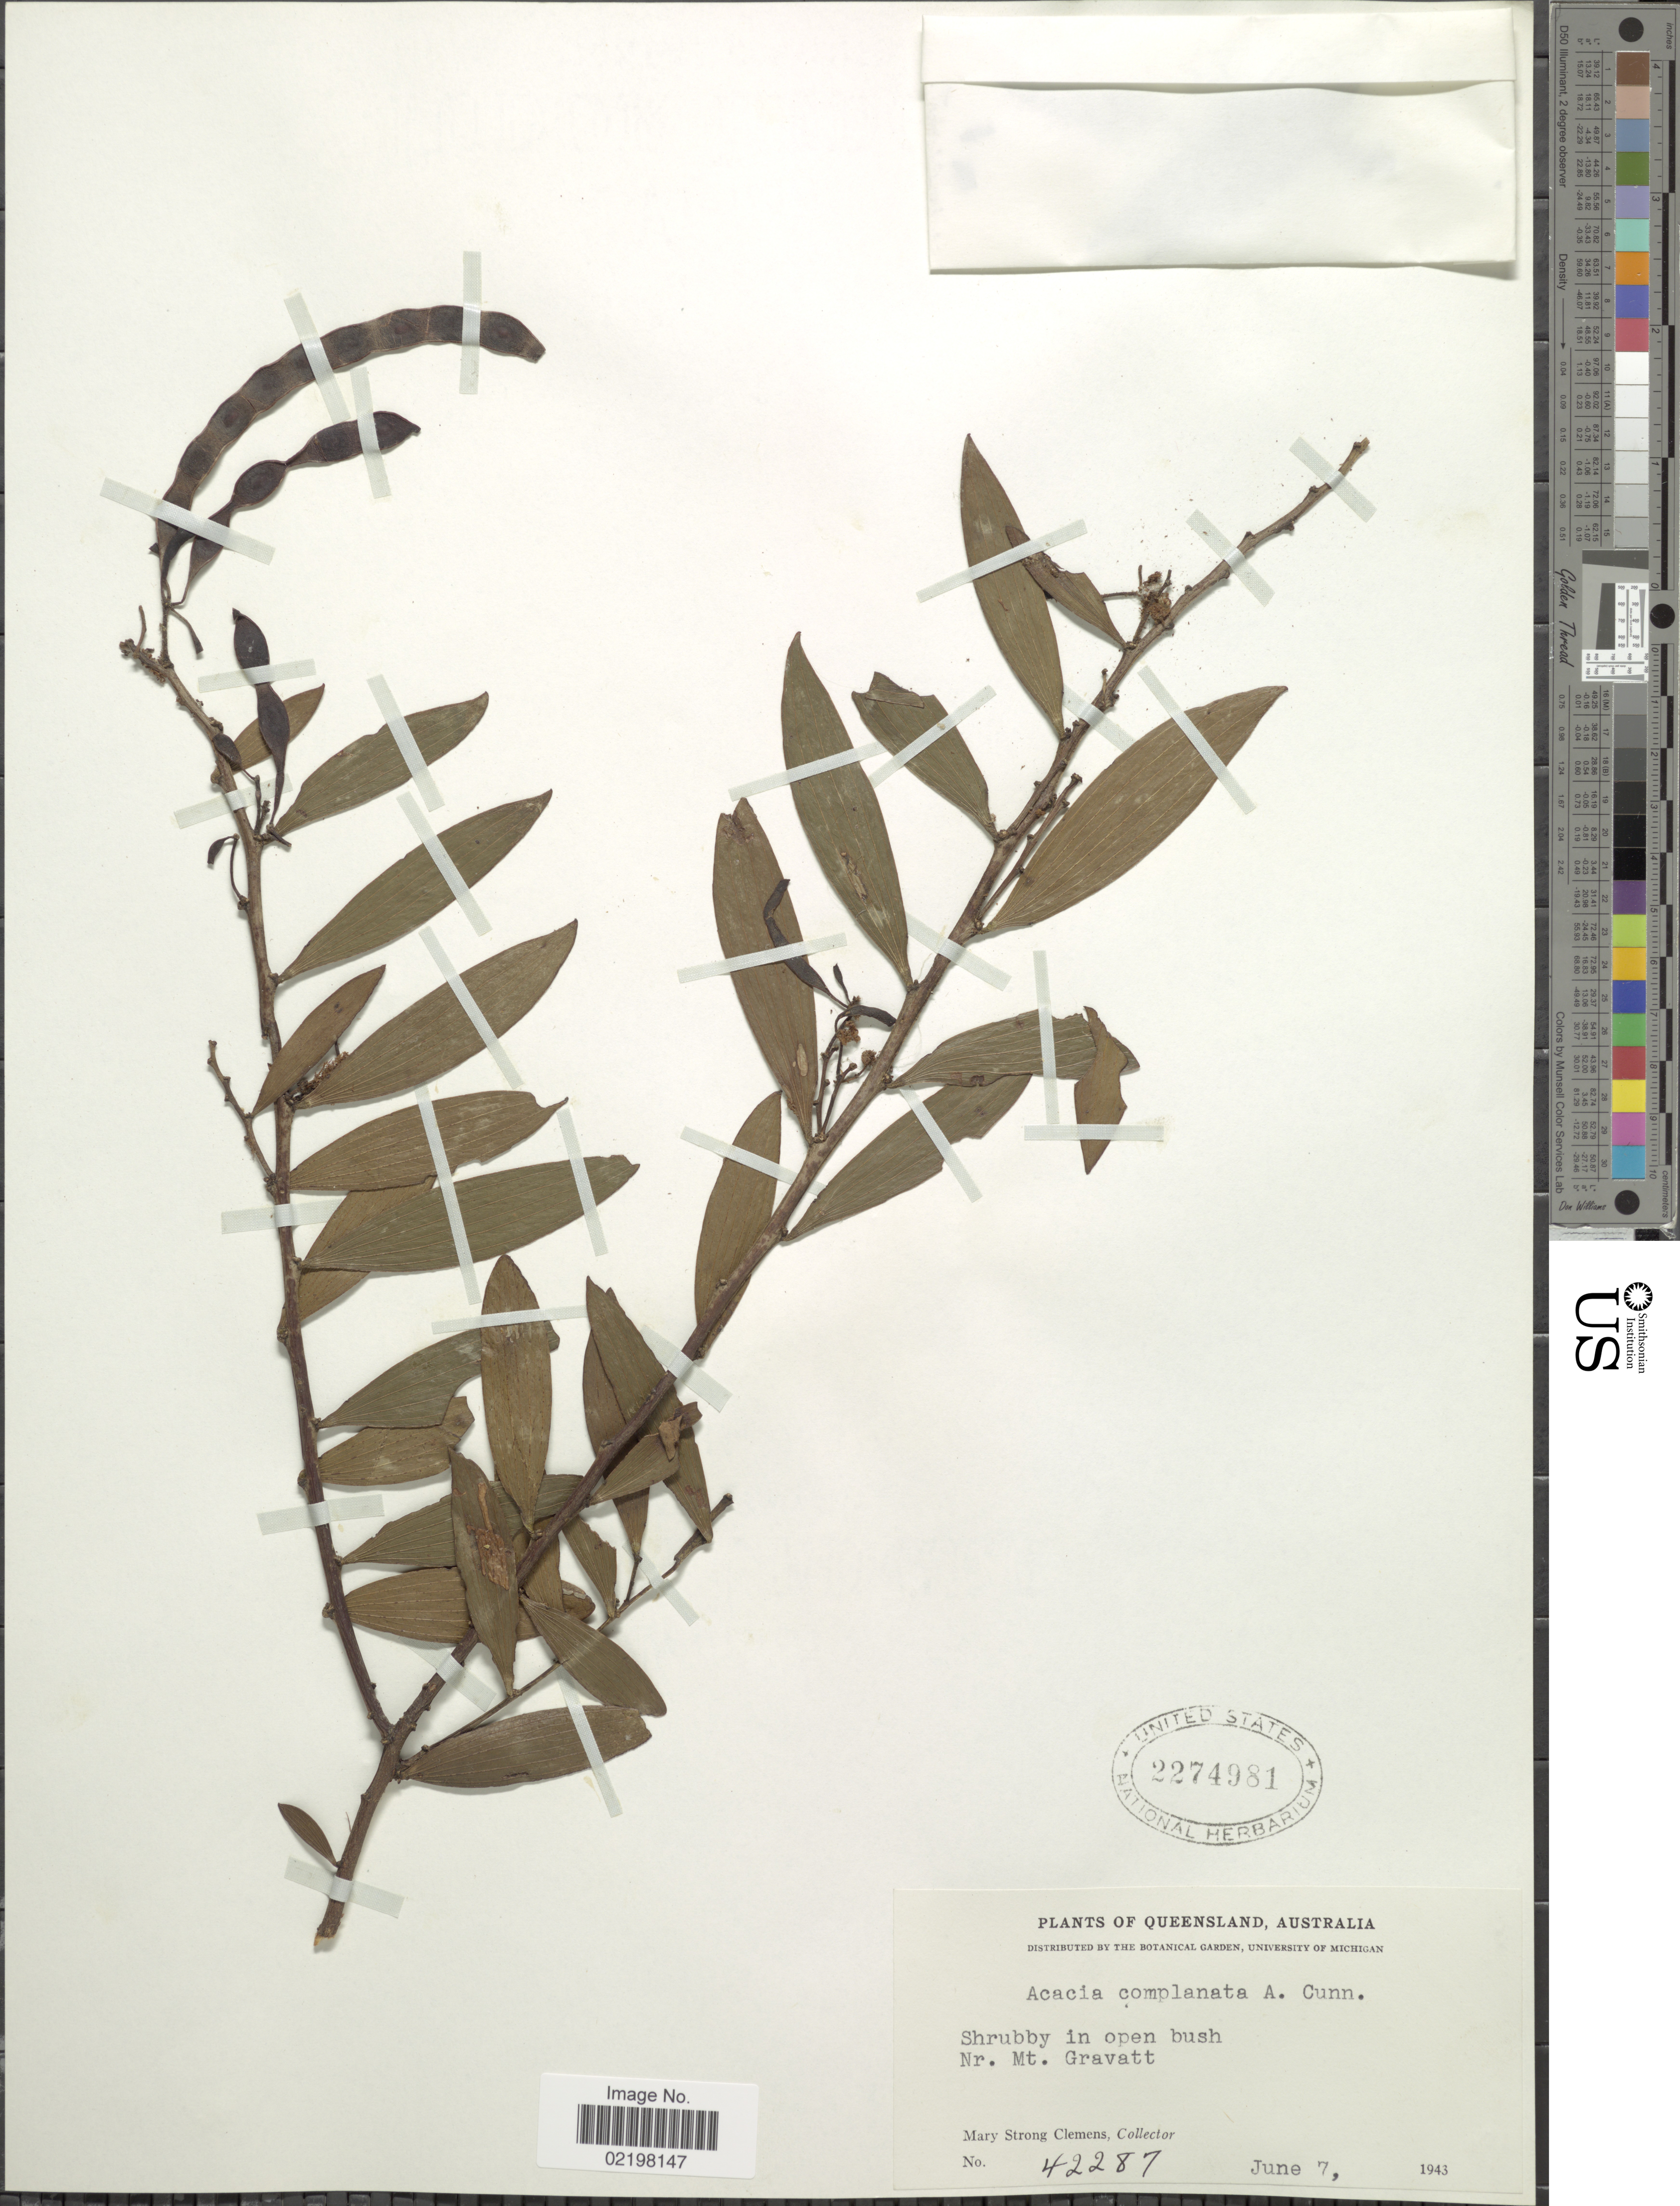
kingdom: Plantae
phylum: Tracheophyta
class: Magnoliopsida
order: Fabales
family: Fabaceae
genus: Acacia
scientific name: Acacia complanata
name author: A. Cunn.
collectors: M. S. Clemens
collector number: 42287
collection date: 1943-06-07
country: Australia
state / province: Queensland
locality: Nr. Mt. Gravatt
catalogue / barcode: US 2274981